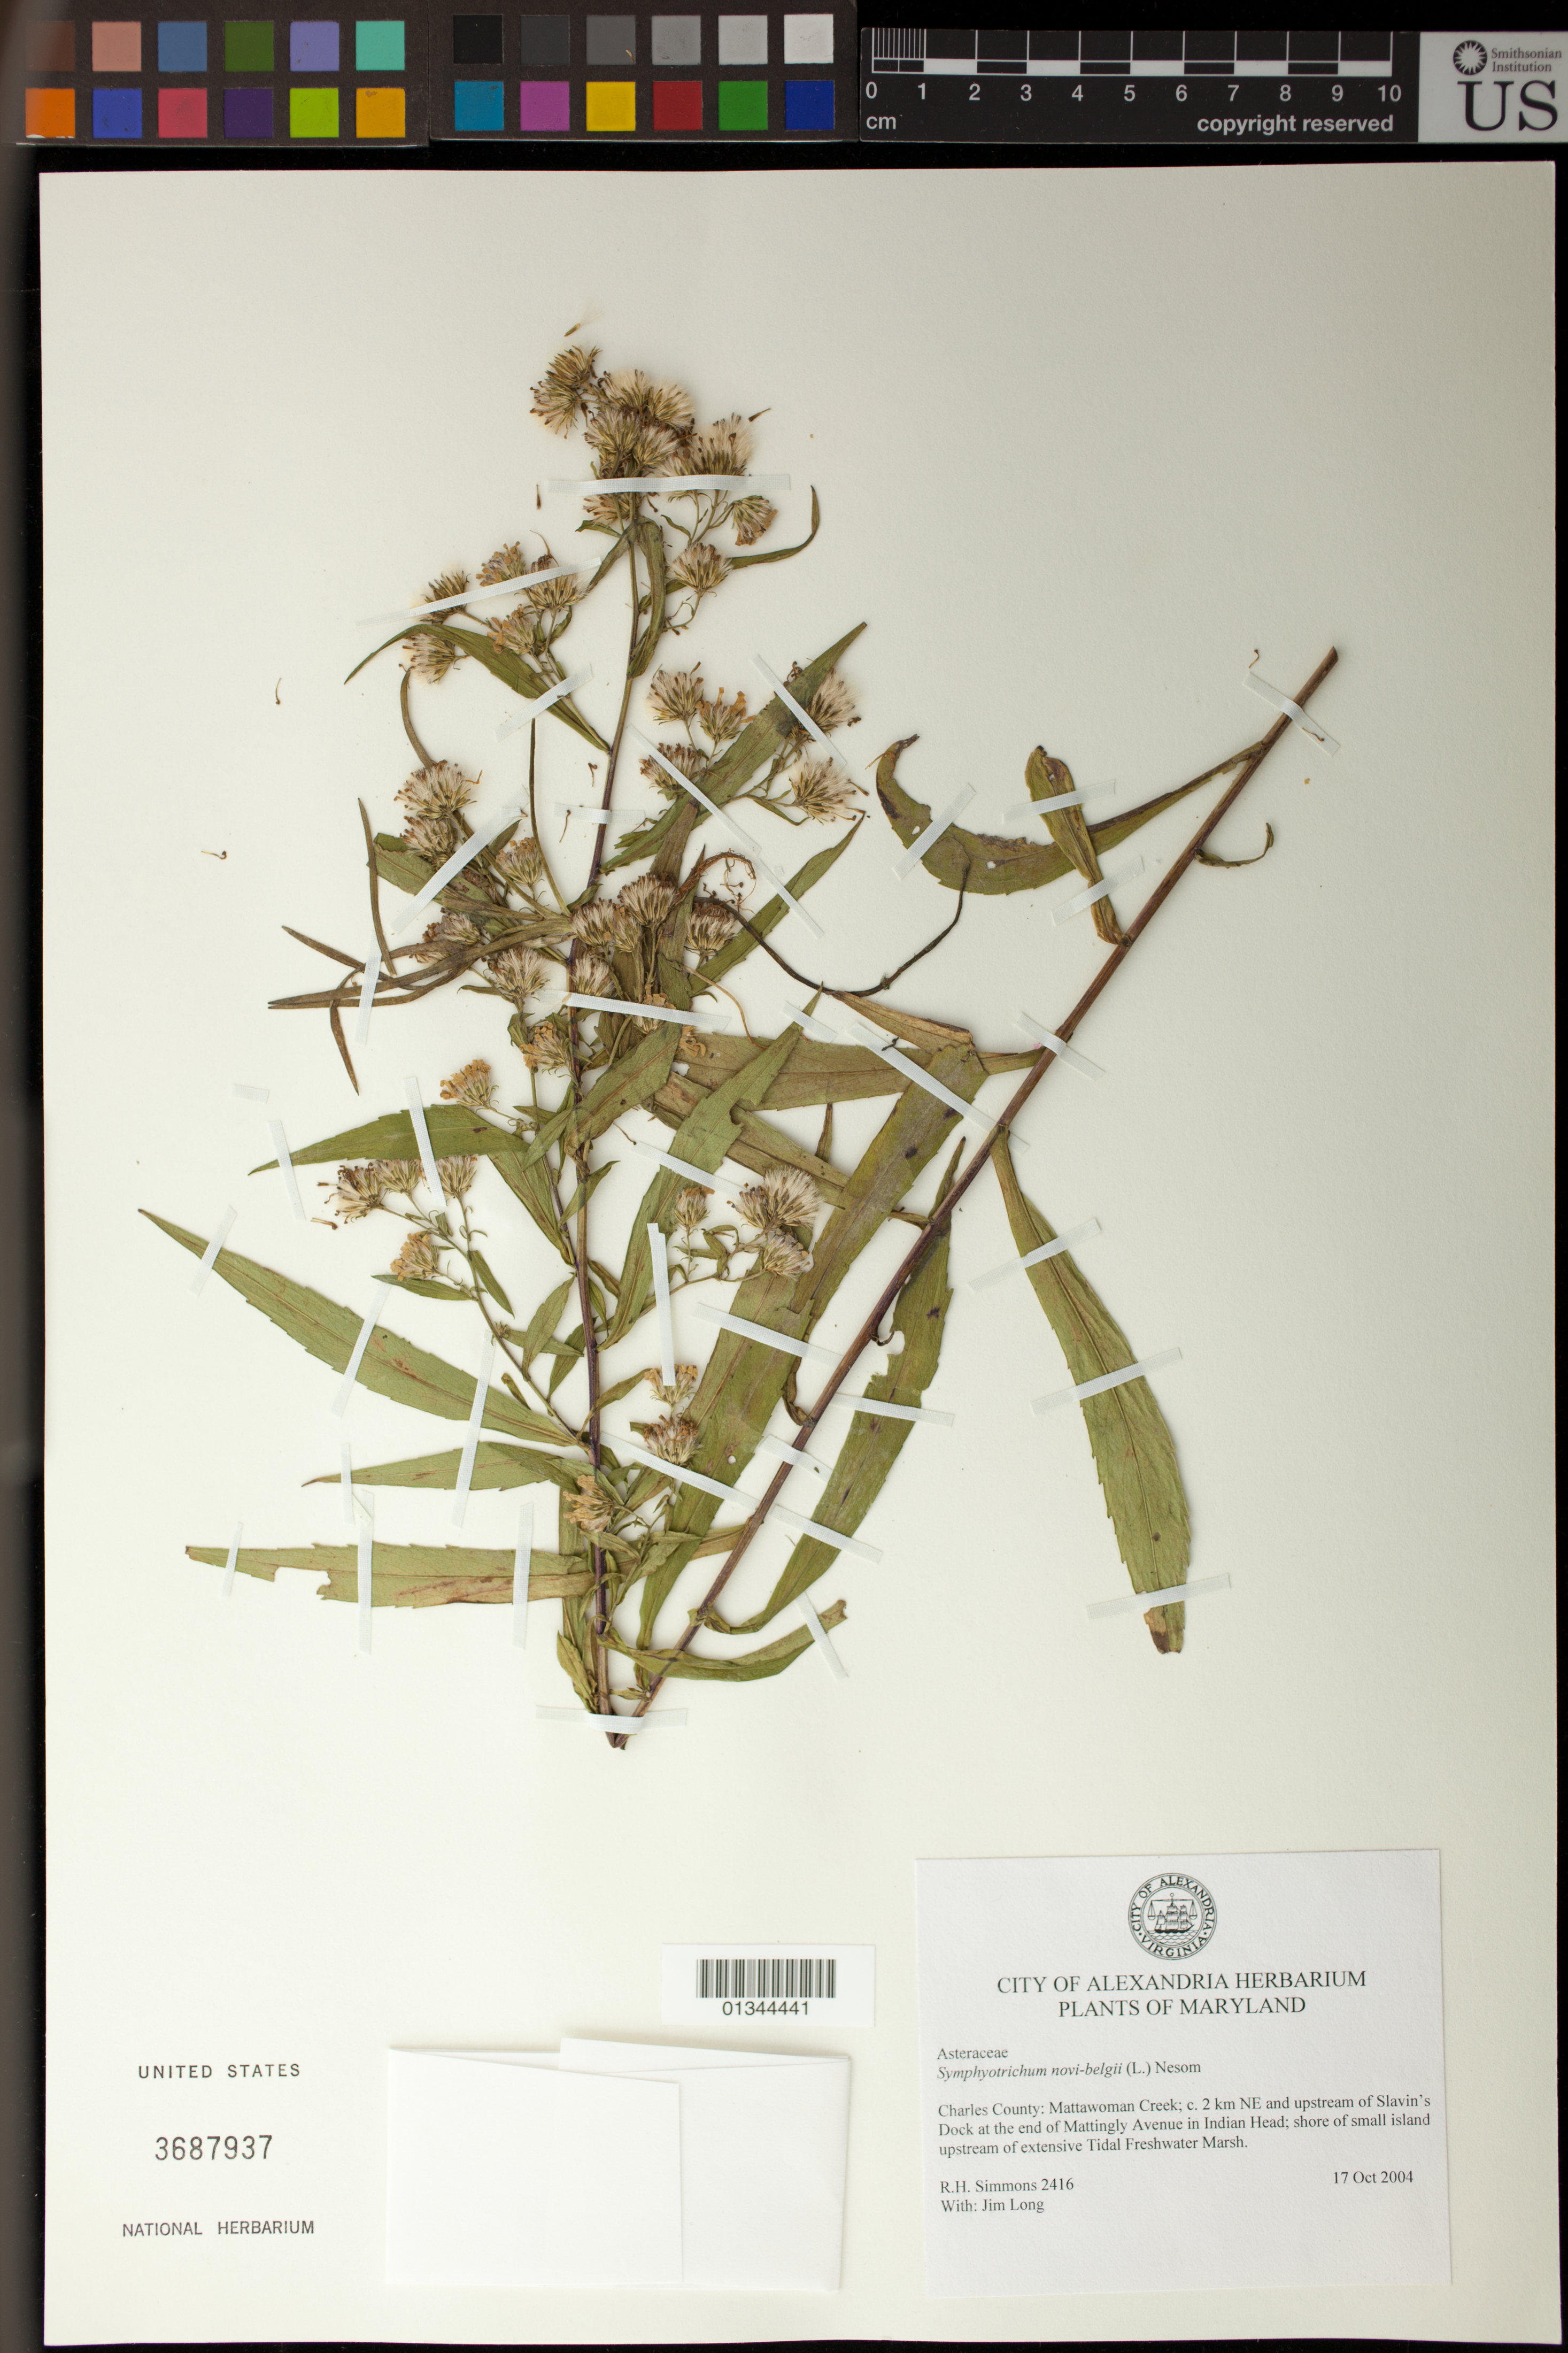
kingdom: Plantae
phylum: Tracheophyta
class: Magnoliopsida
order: Asterales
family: Asteraceae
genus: Symphyotrichum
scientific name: Symphyotrichum novi-belgii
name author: (L.) G.L. Nesom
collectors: R. H. Simmons & J. Long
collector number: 2416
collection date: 2004-10-17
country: United States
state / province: Maryland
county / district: Charles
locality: Mattawoman Creek; c. 2 km NE and upstream of Slavin's Dock at the end Mattingly Avenue in Indian Head; shore of small island upstream of extensive Tidal Freshwater Marsh.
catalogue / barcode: US 3687937